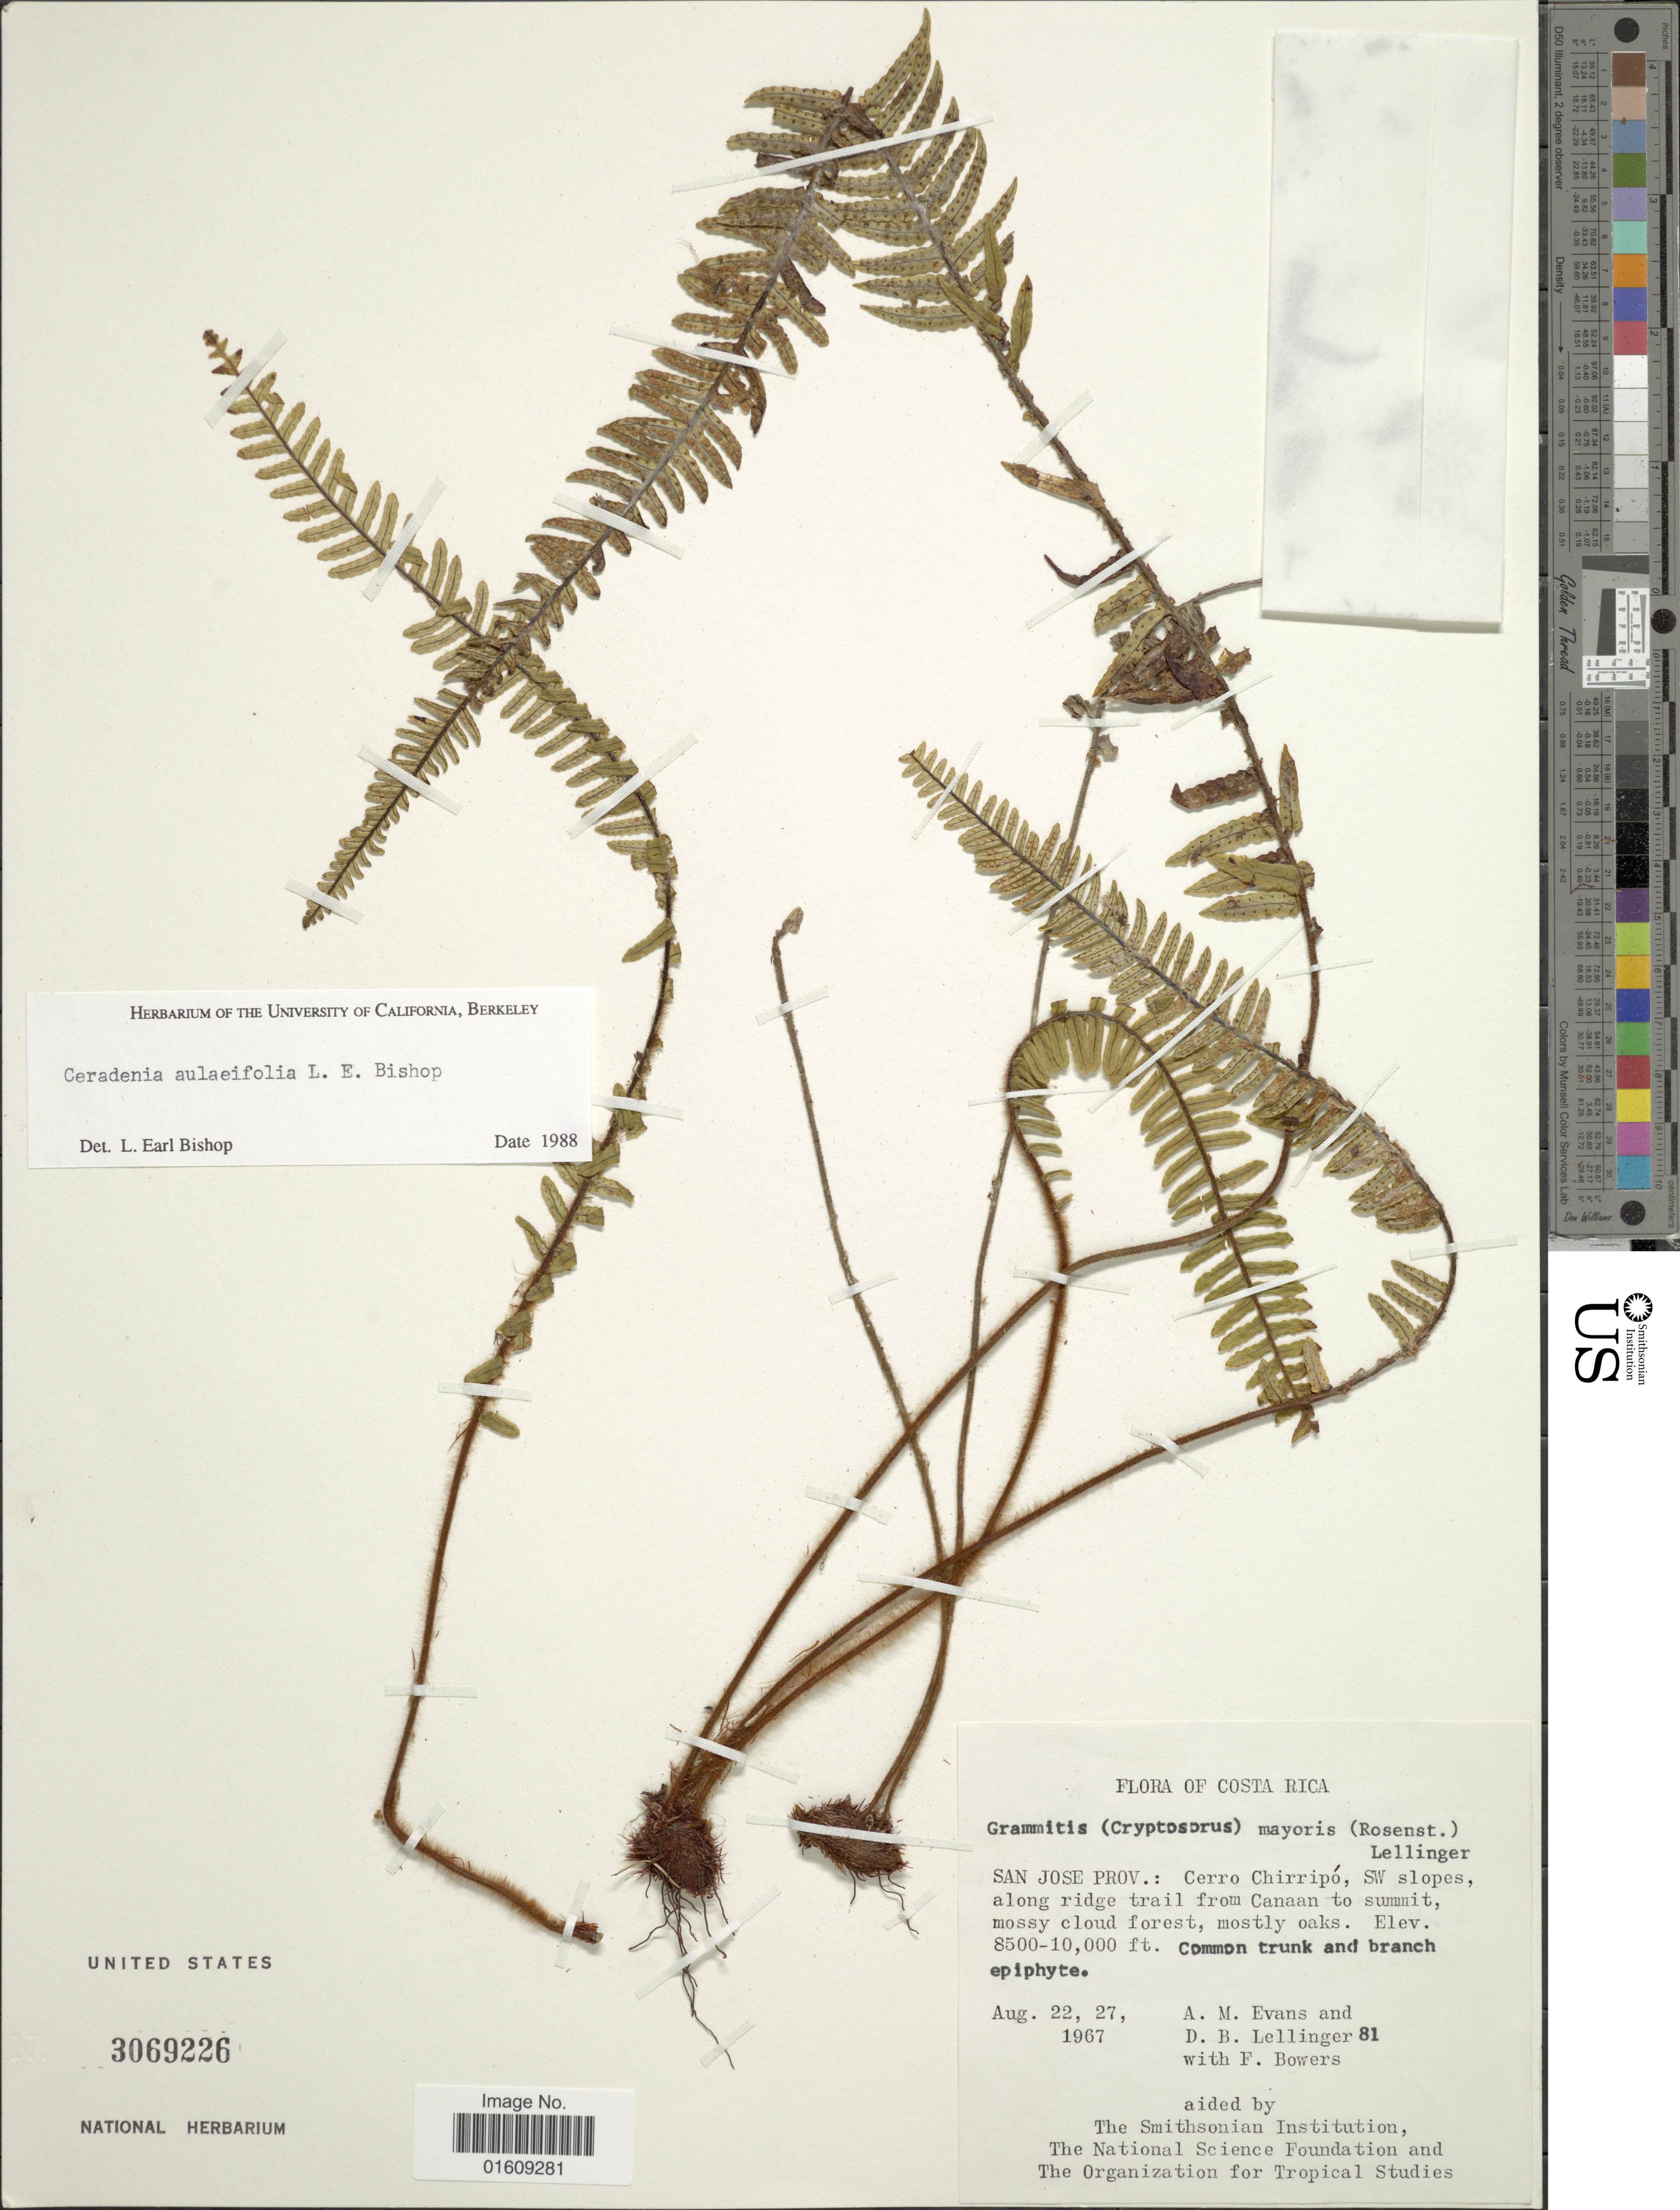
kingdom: Plantae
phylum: Tracheophyta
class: Polypodiopsida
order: Polypodiales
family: Polypodiaceae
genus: Ceradenia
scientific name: Ceradenia mayoris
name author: (Rosenst.) L.E. Bishop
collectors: A. M. Evans, D. B. Lellinger & F. Bowers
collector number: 81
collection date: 1967-08-22/1967-08-27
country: Costa Rica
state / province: San José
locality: Costa Rica, San Jose Prov.: Cerro Chirripó, SW slopes, along ridge trail from Canaan to summit.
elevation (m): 2591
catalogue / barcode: US 3069226